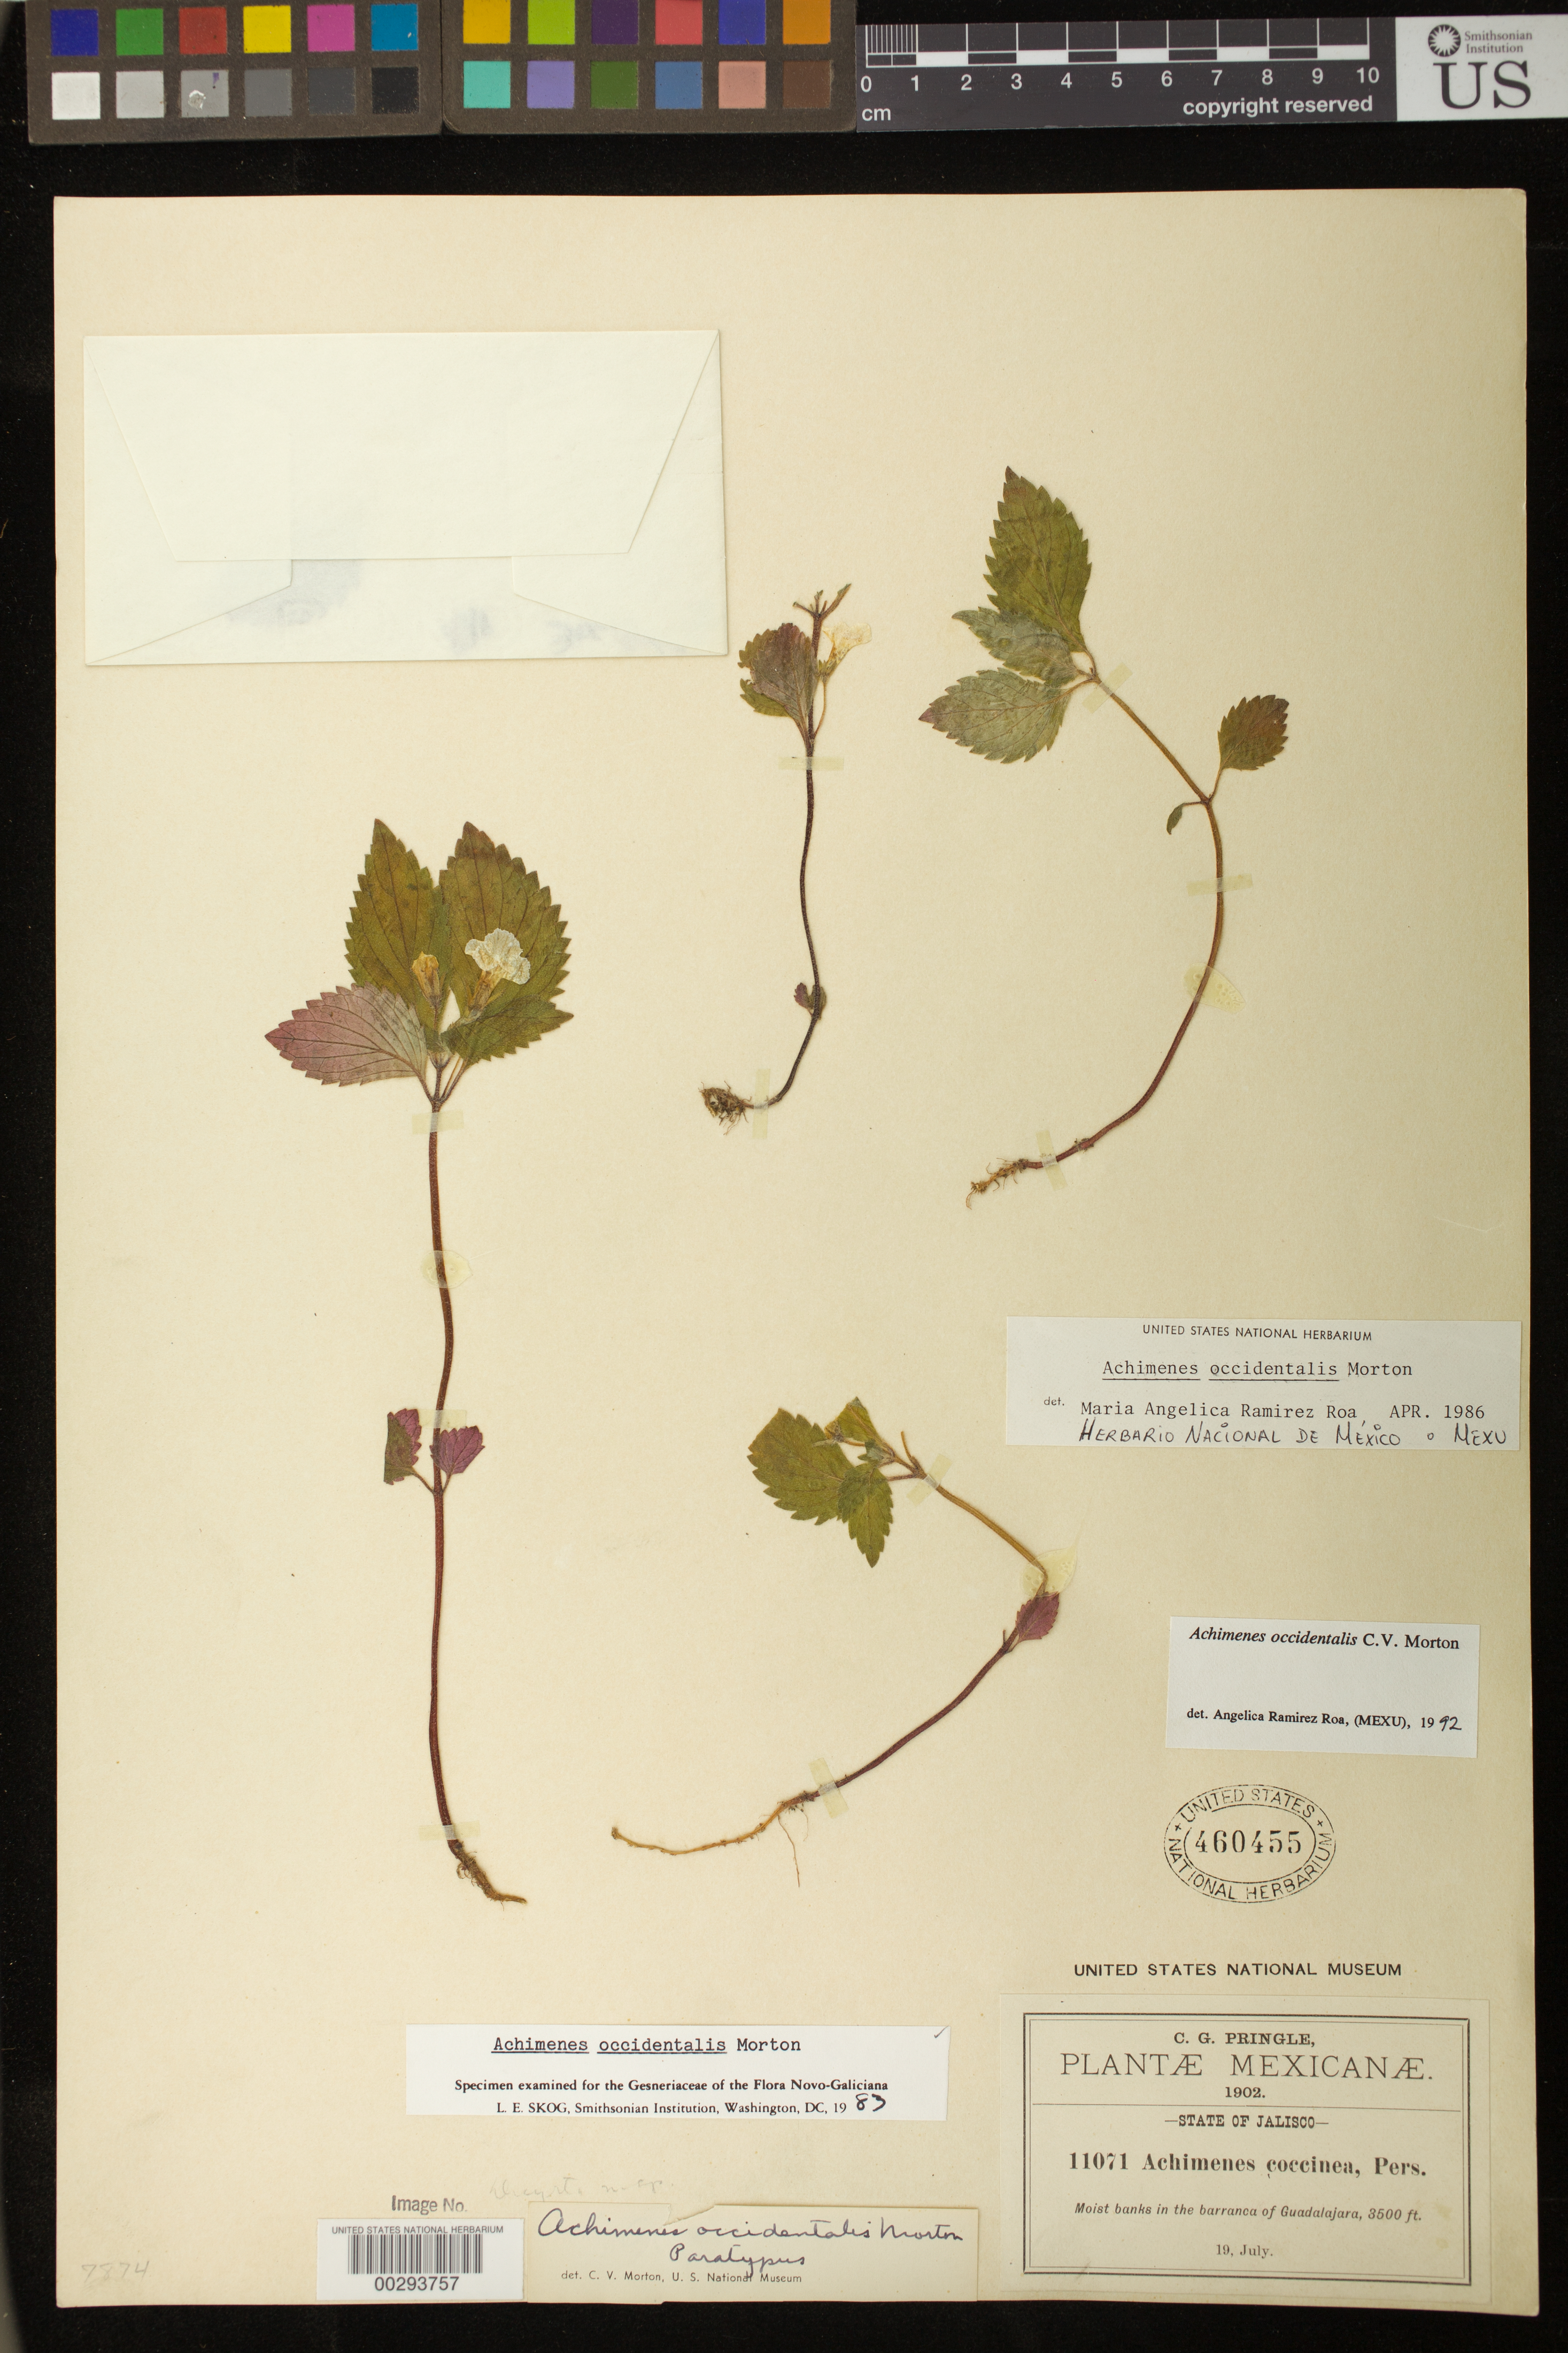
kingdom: Plantae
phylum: Tracheophyta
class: Magnoliopsida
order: Lamiales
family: Gesneriaceae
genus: Achimenes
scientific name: Achimenes occidentalis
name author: C.V. Morton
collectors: C. G. Pringle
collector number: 11071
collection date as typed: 19 Jul 1902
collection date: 1902-07-19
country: Mexico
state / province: Jalisco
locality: Guadalajara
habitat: Moist banks in the barranca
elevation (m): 1067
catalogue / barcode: US 460455